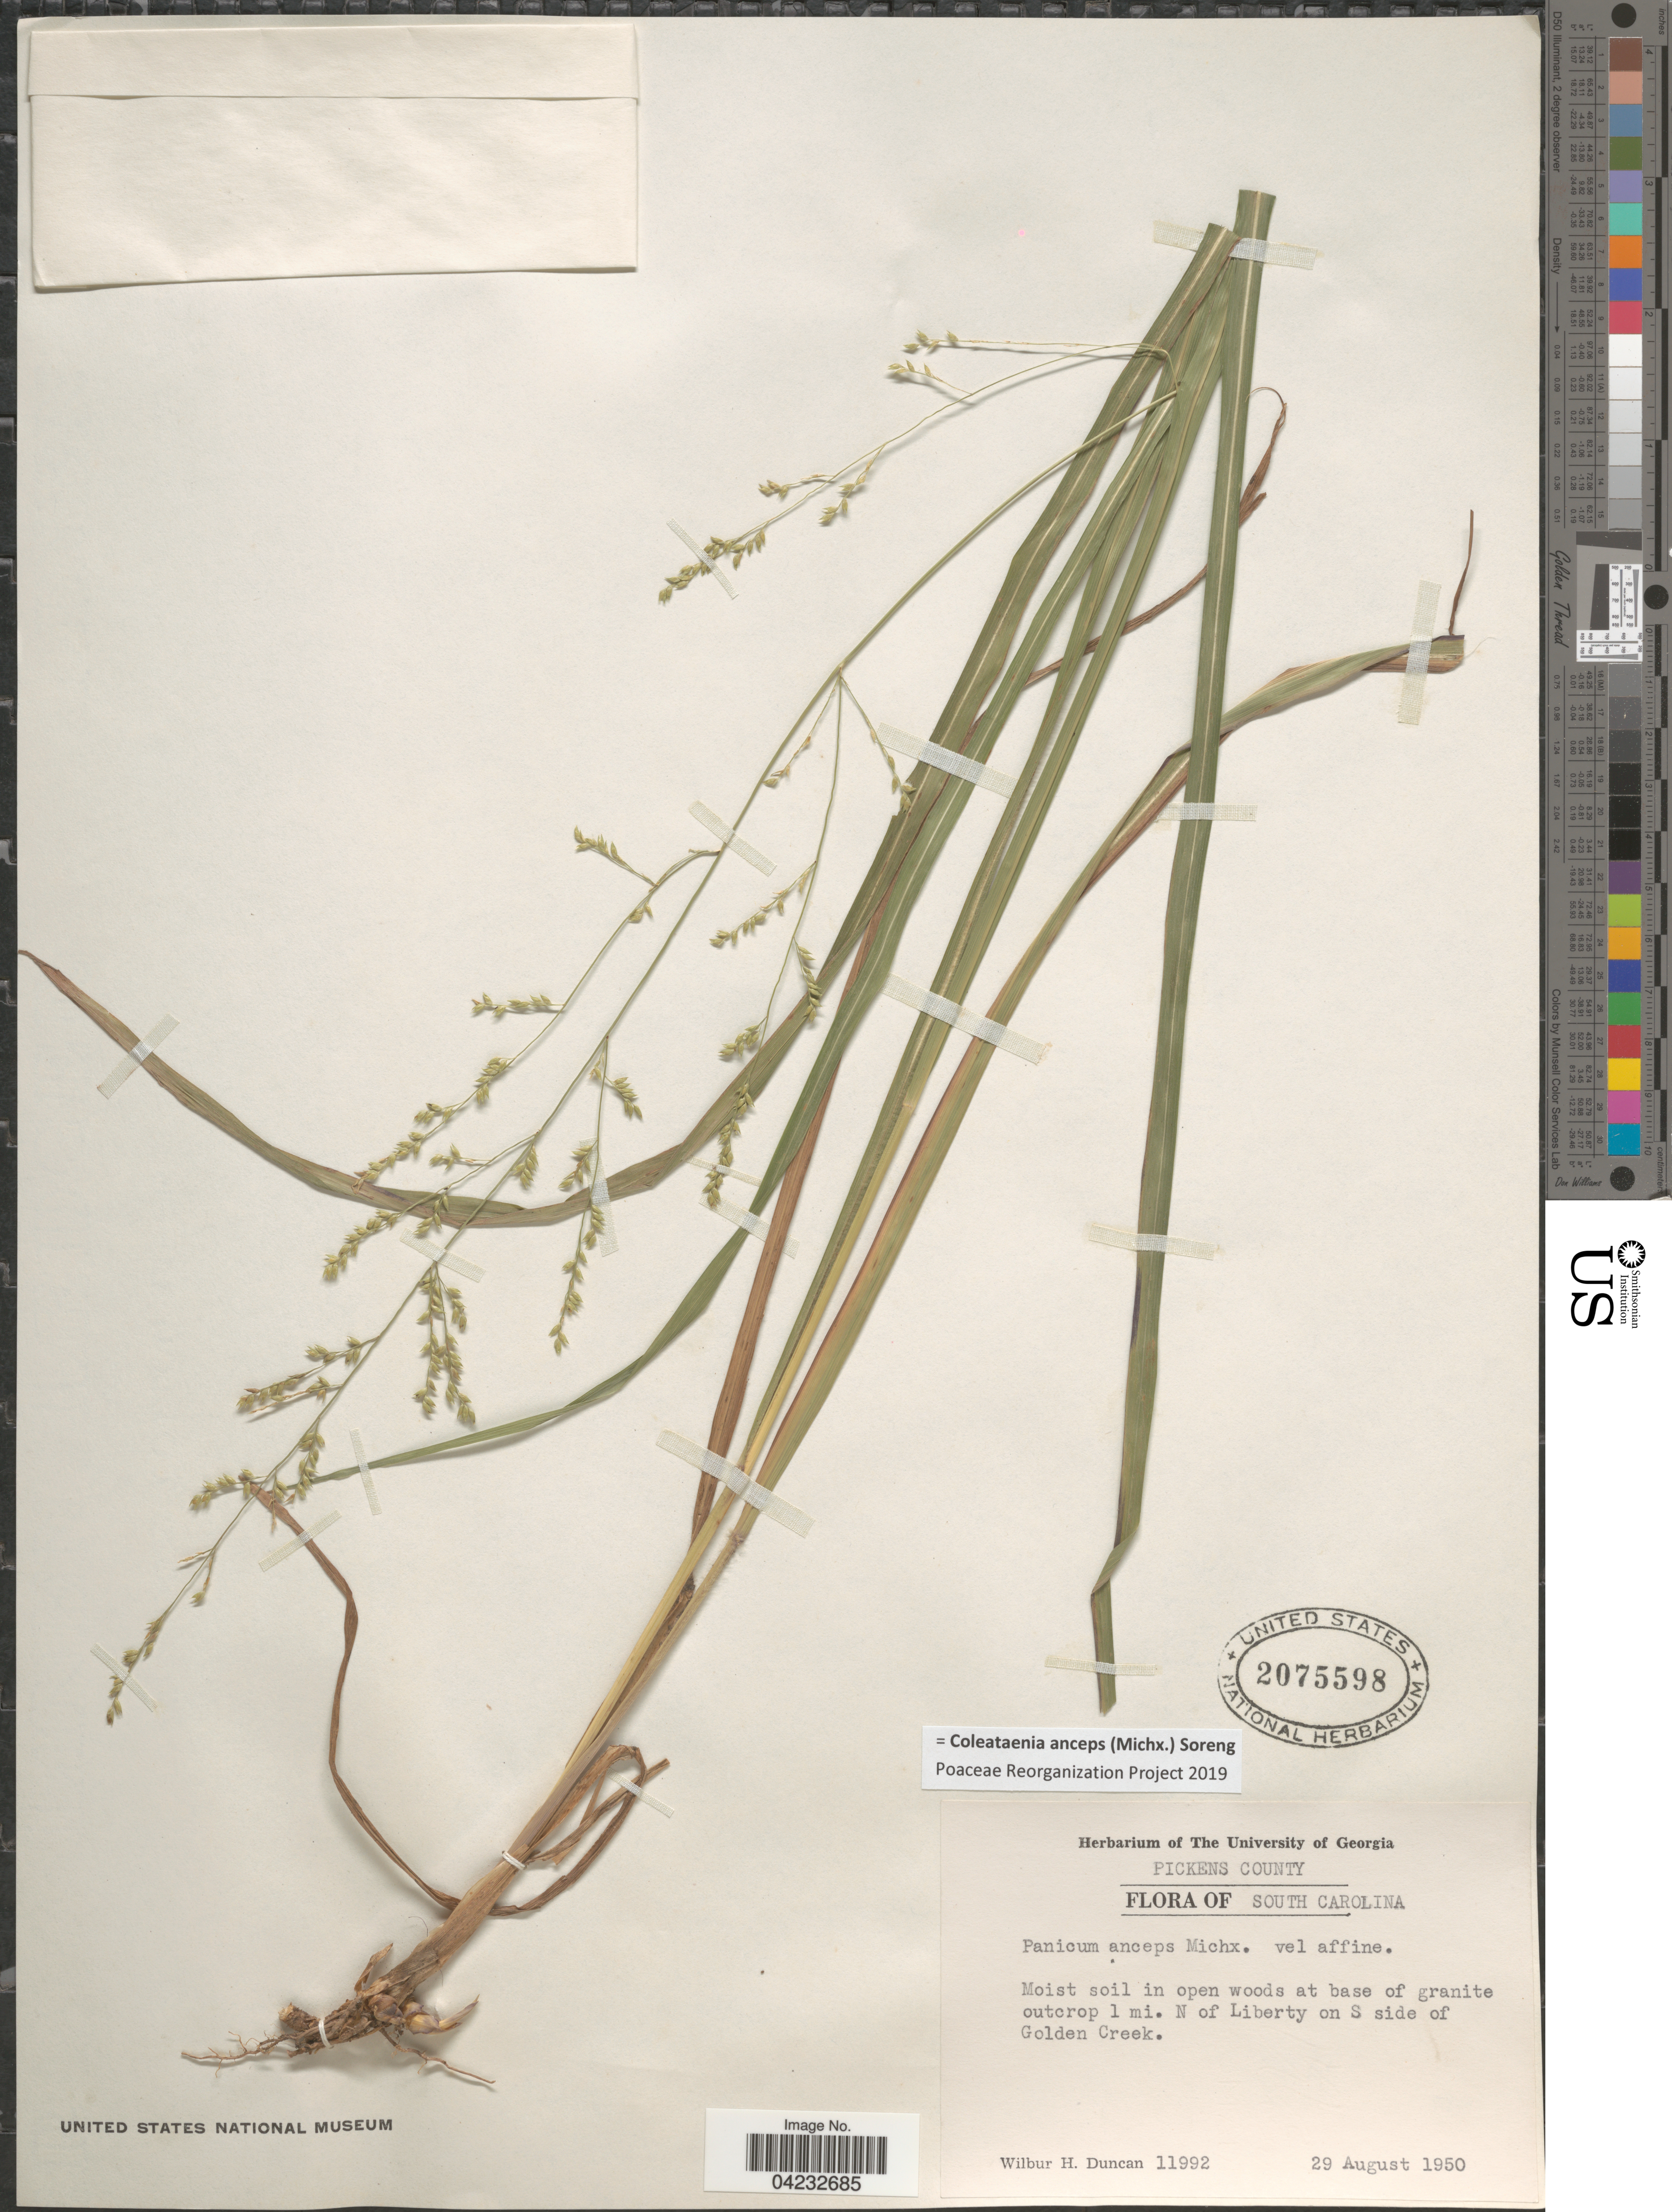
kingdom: Plantae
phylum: Tracheophyta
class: Liliopsida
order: Poales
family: Poaceae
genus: Coleataenia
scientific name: Coleataenia anceps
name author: (Michx.) Soreng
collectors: W. H. Duncan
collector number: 11992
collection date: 1950-08-29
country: United States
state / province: South Carolina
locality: Pickens County. 1 mi. N of Liberty on S side of Golden Creek.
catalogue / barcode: US 2075598